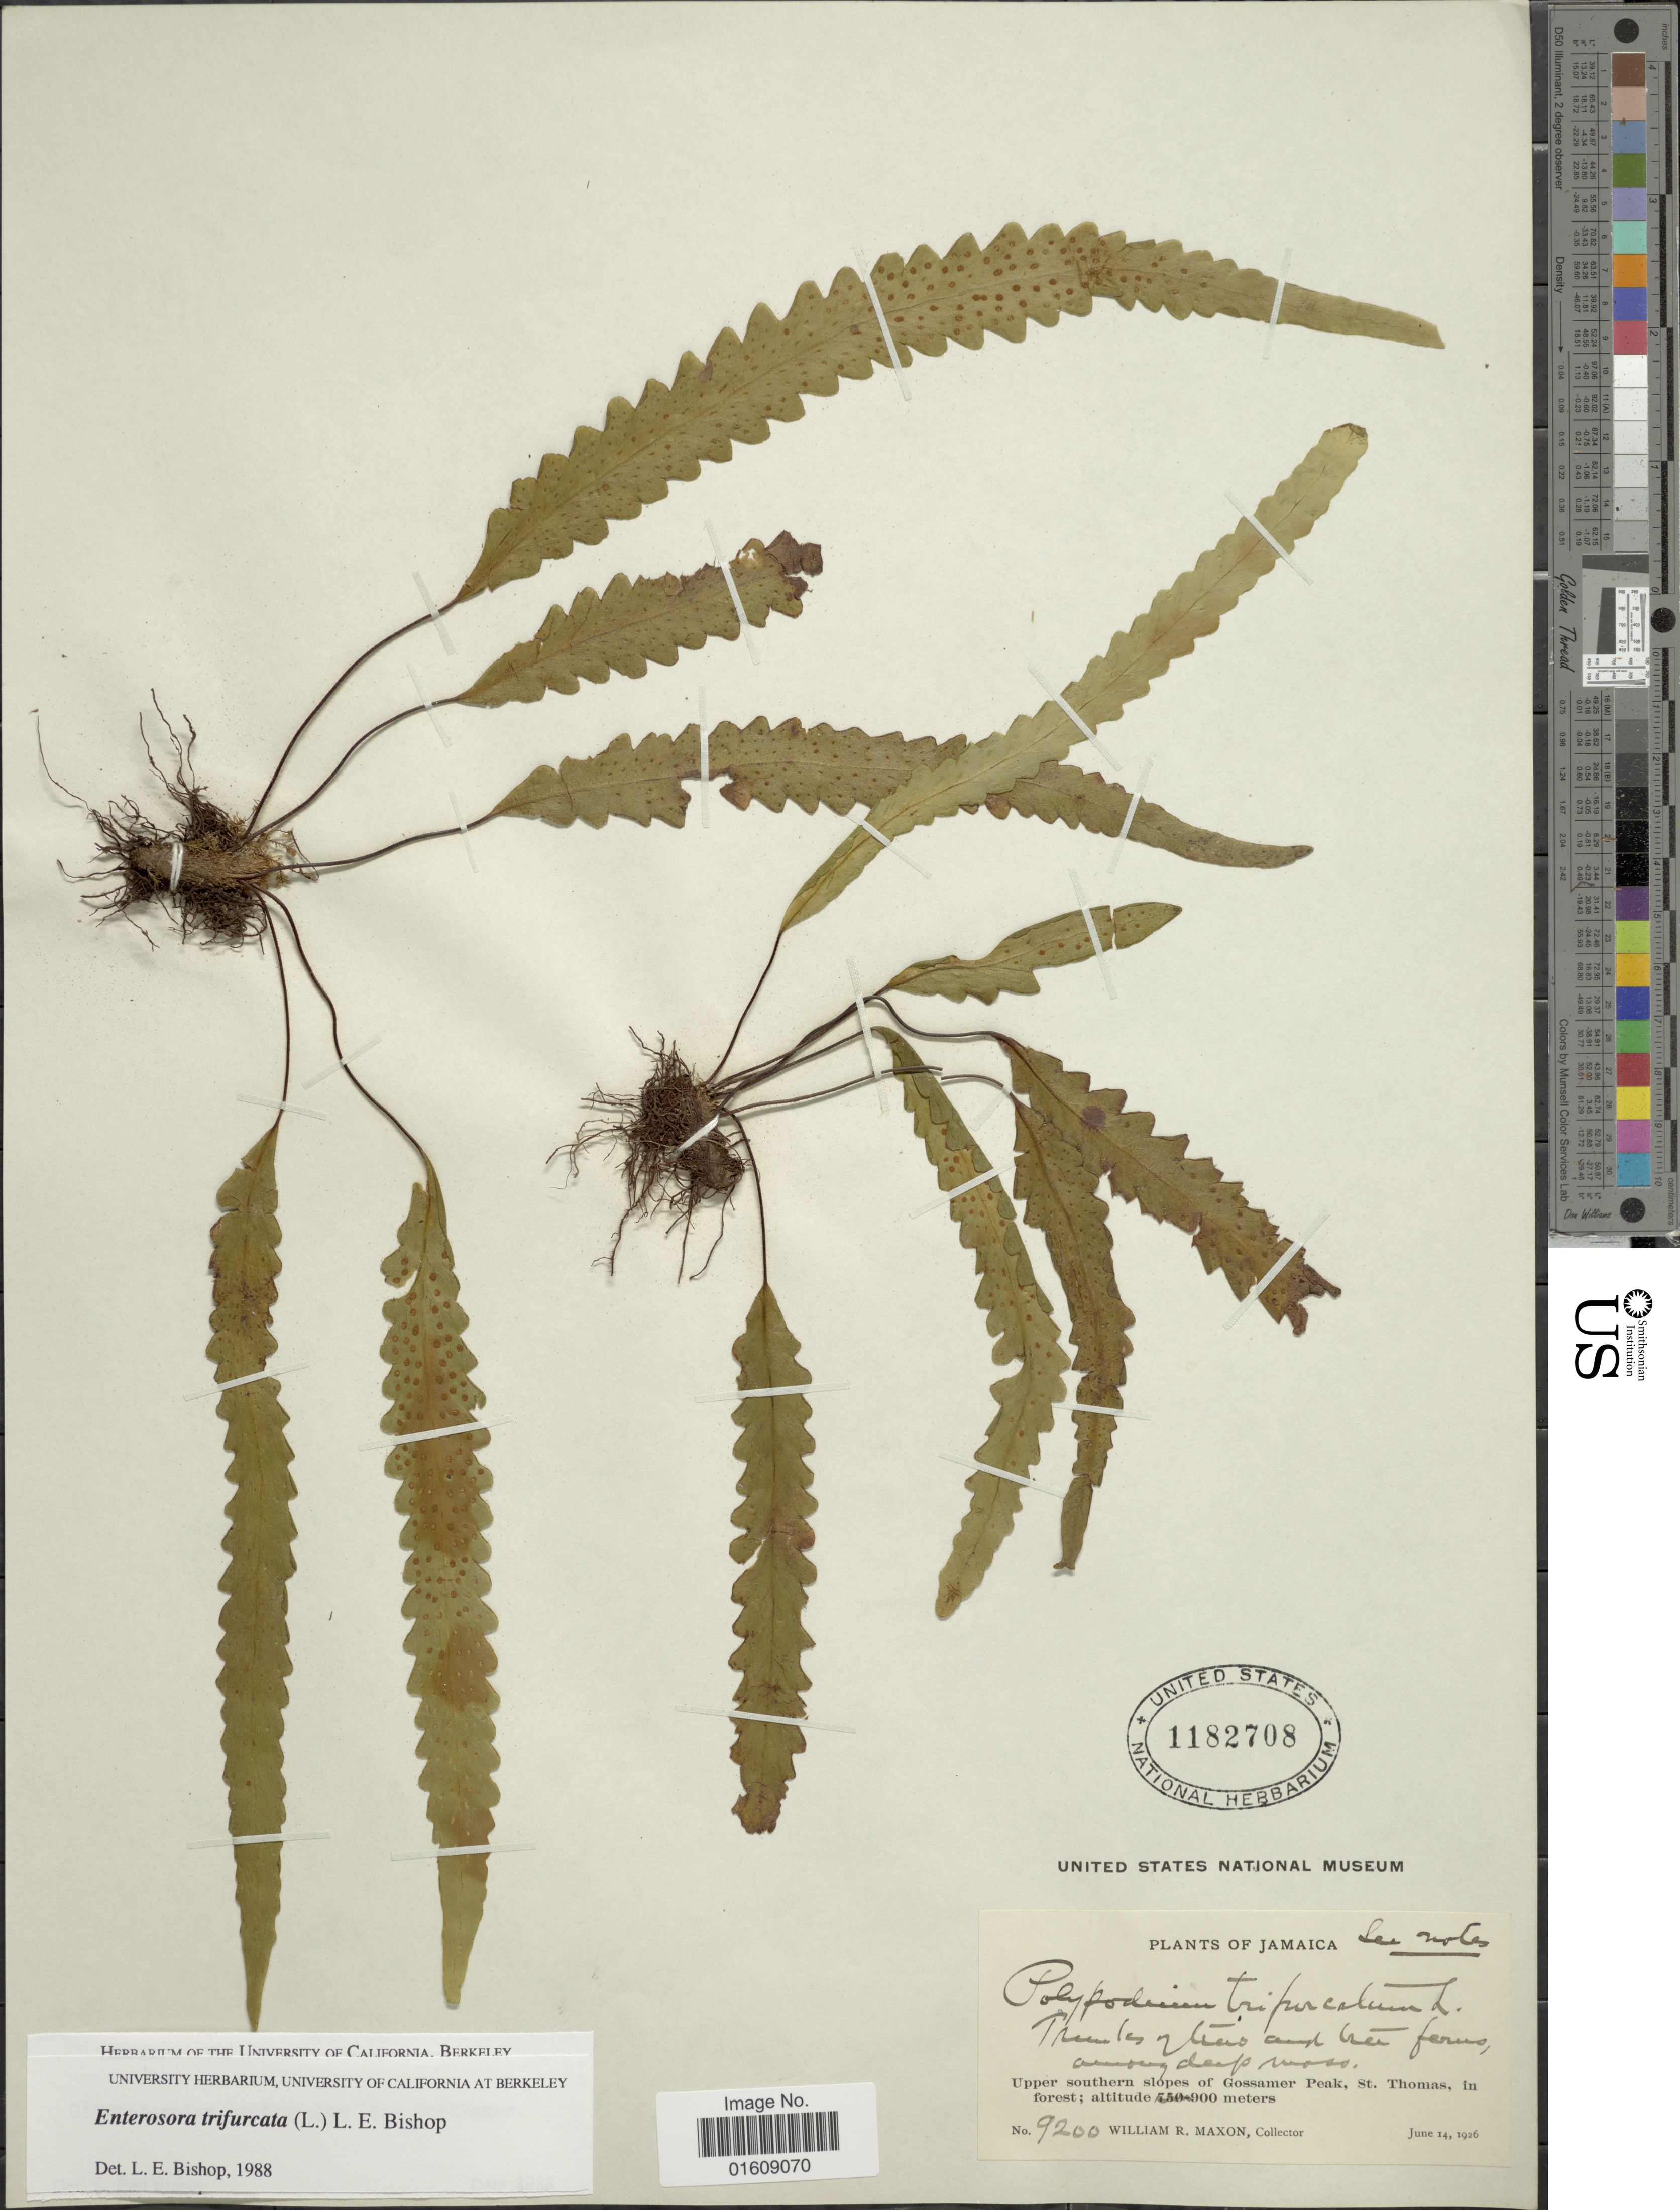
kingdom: Plantae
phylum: Tracheophyta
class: Polypodiopsida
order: Polypodiales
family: Polypodiaceae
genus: Enterosora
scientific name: Enterosora trifurcata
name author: (L.) L.E. Bishop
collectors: W. R. Maxon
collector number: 9200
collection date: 1926-06-14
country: Jamaica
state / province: Saint Thomas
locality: Jamaica, Upper southern slopes of Gossamer Peak, St. Thomas.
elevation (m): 900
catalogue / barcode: US 1182708